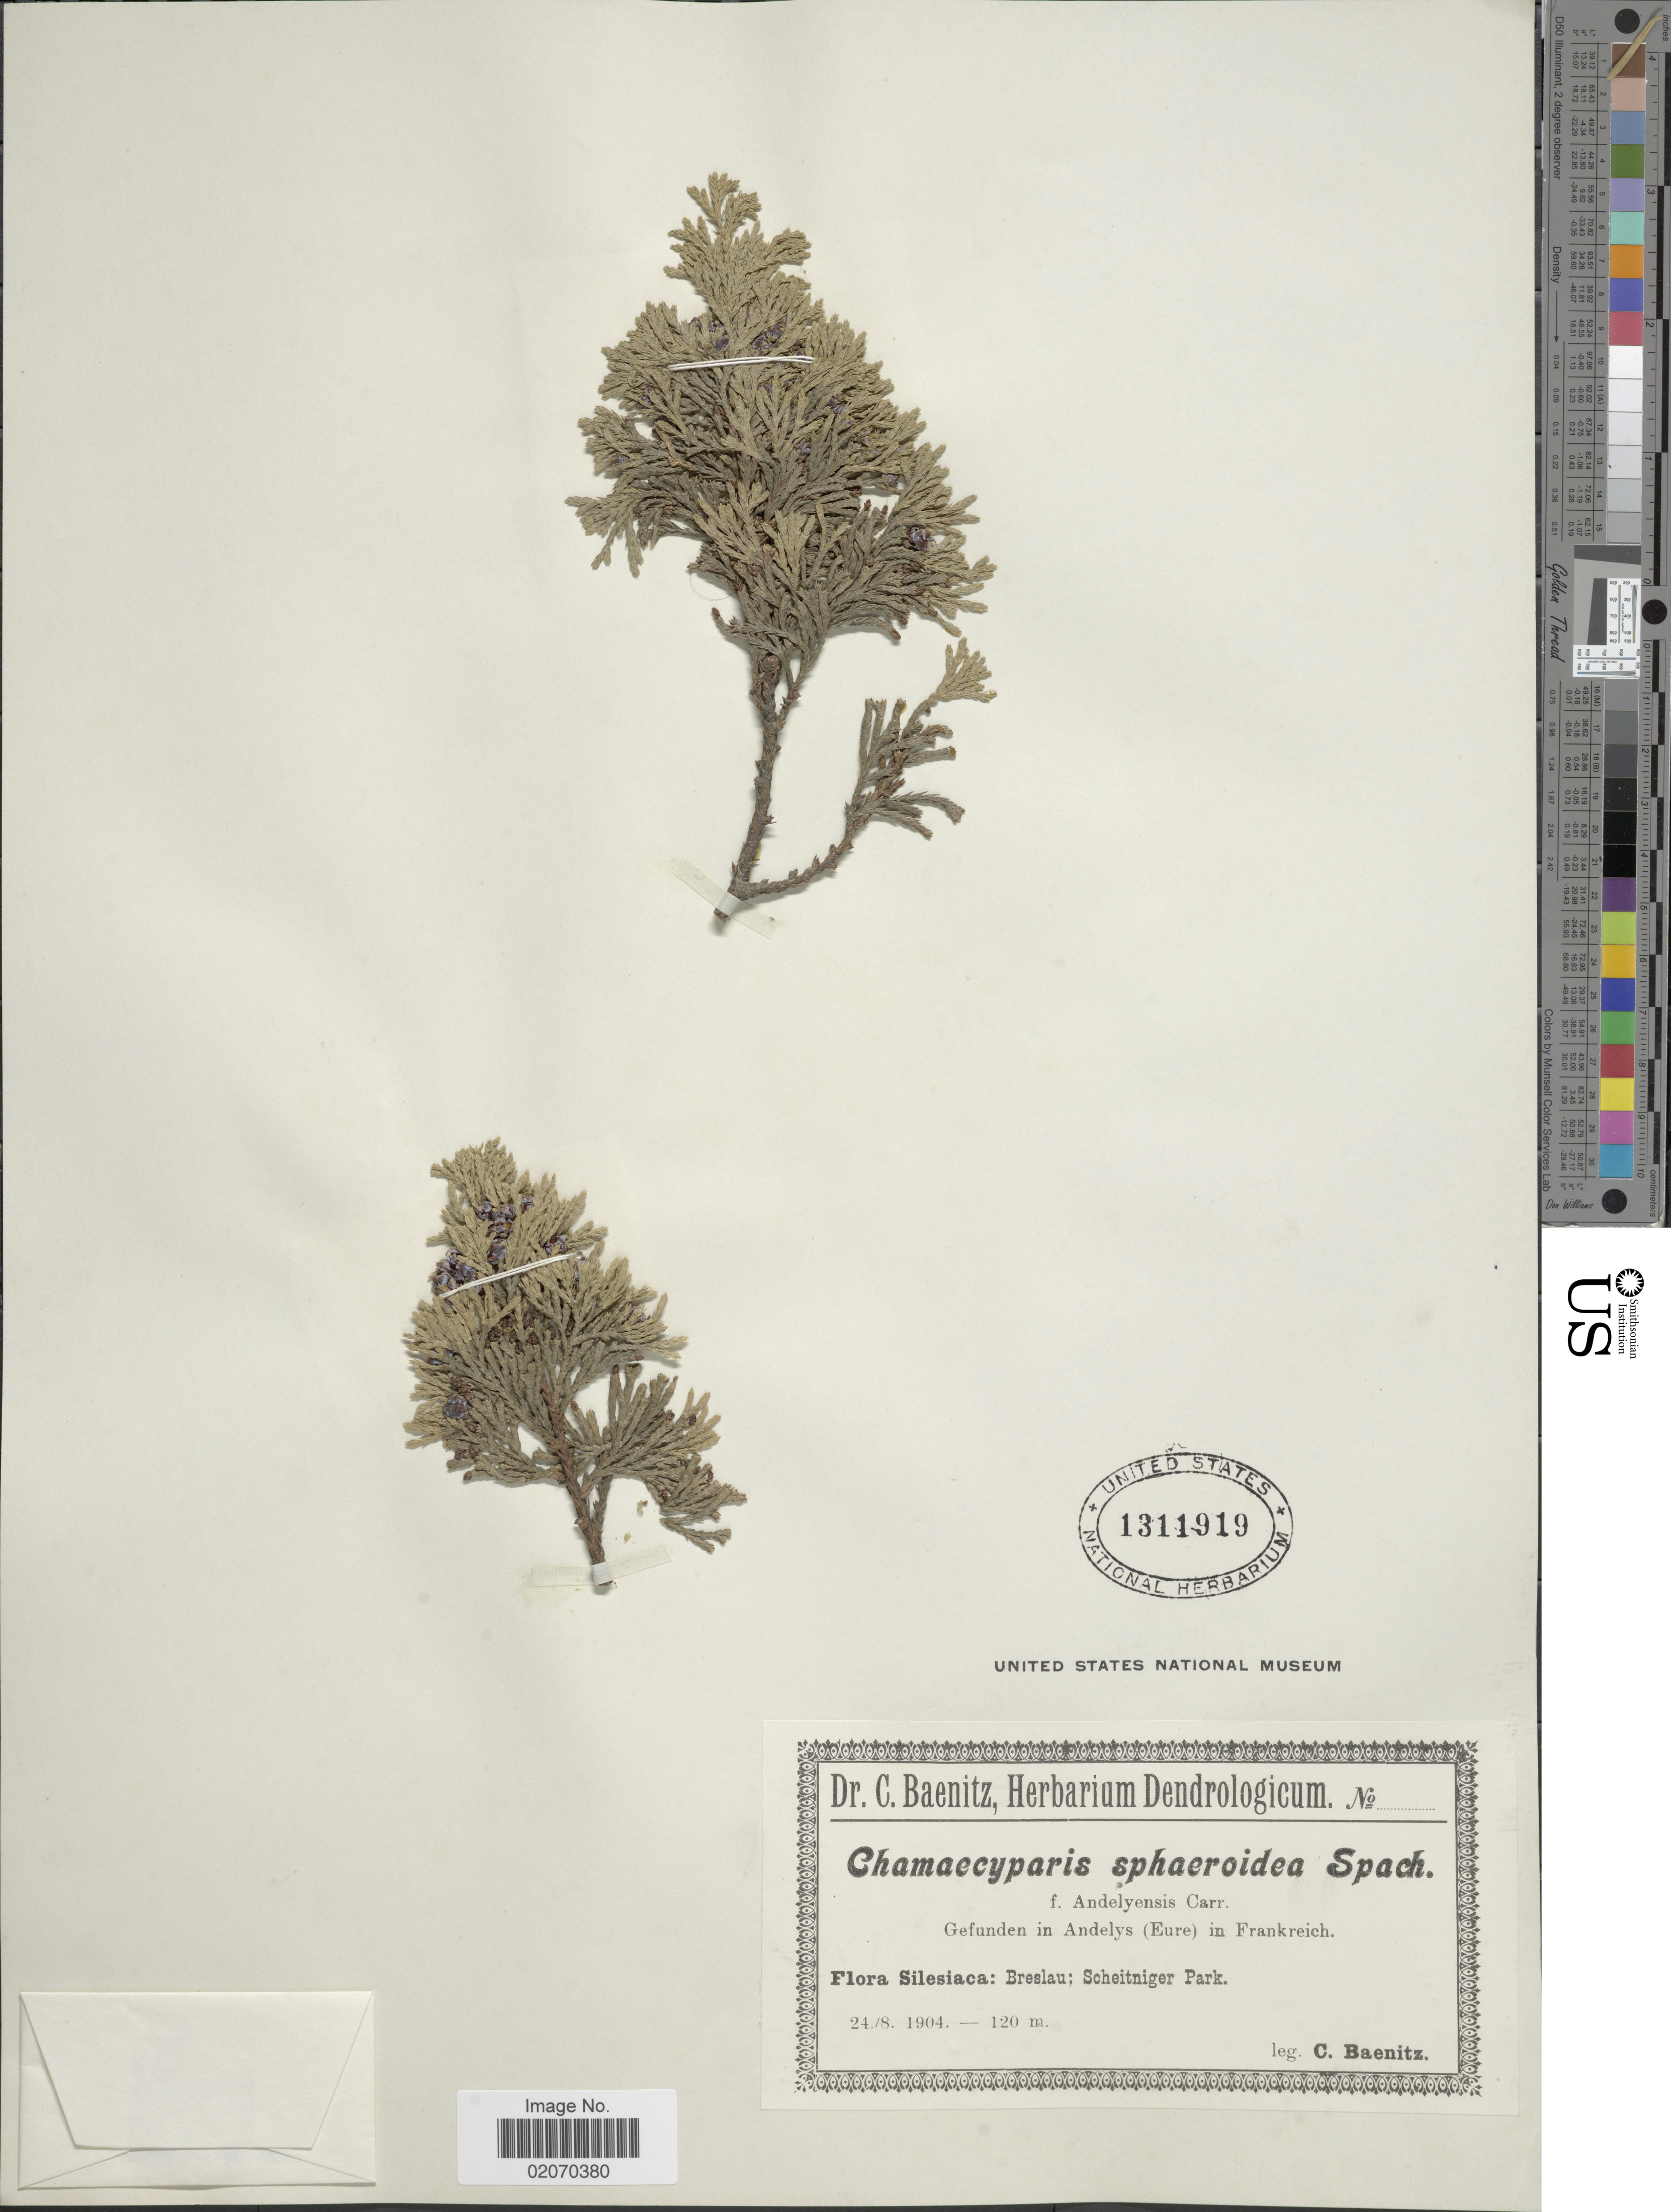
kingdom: Plantae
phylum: Tracheophyta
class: Pinopsida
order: Pinales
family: Cupressaceae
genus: Chamaecyparis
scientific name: Chamaecyparis thyoides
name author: (L.) Britton, Stearns & Poggenb.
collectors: C. G. Baenitz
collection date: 1904-08-24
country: Poland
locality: Silesiaca: Breslau; Scheitniger Park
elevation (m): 120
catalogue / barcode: US 1311919